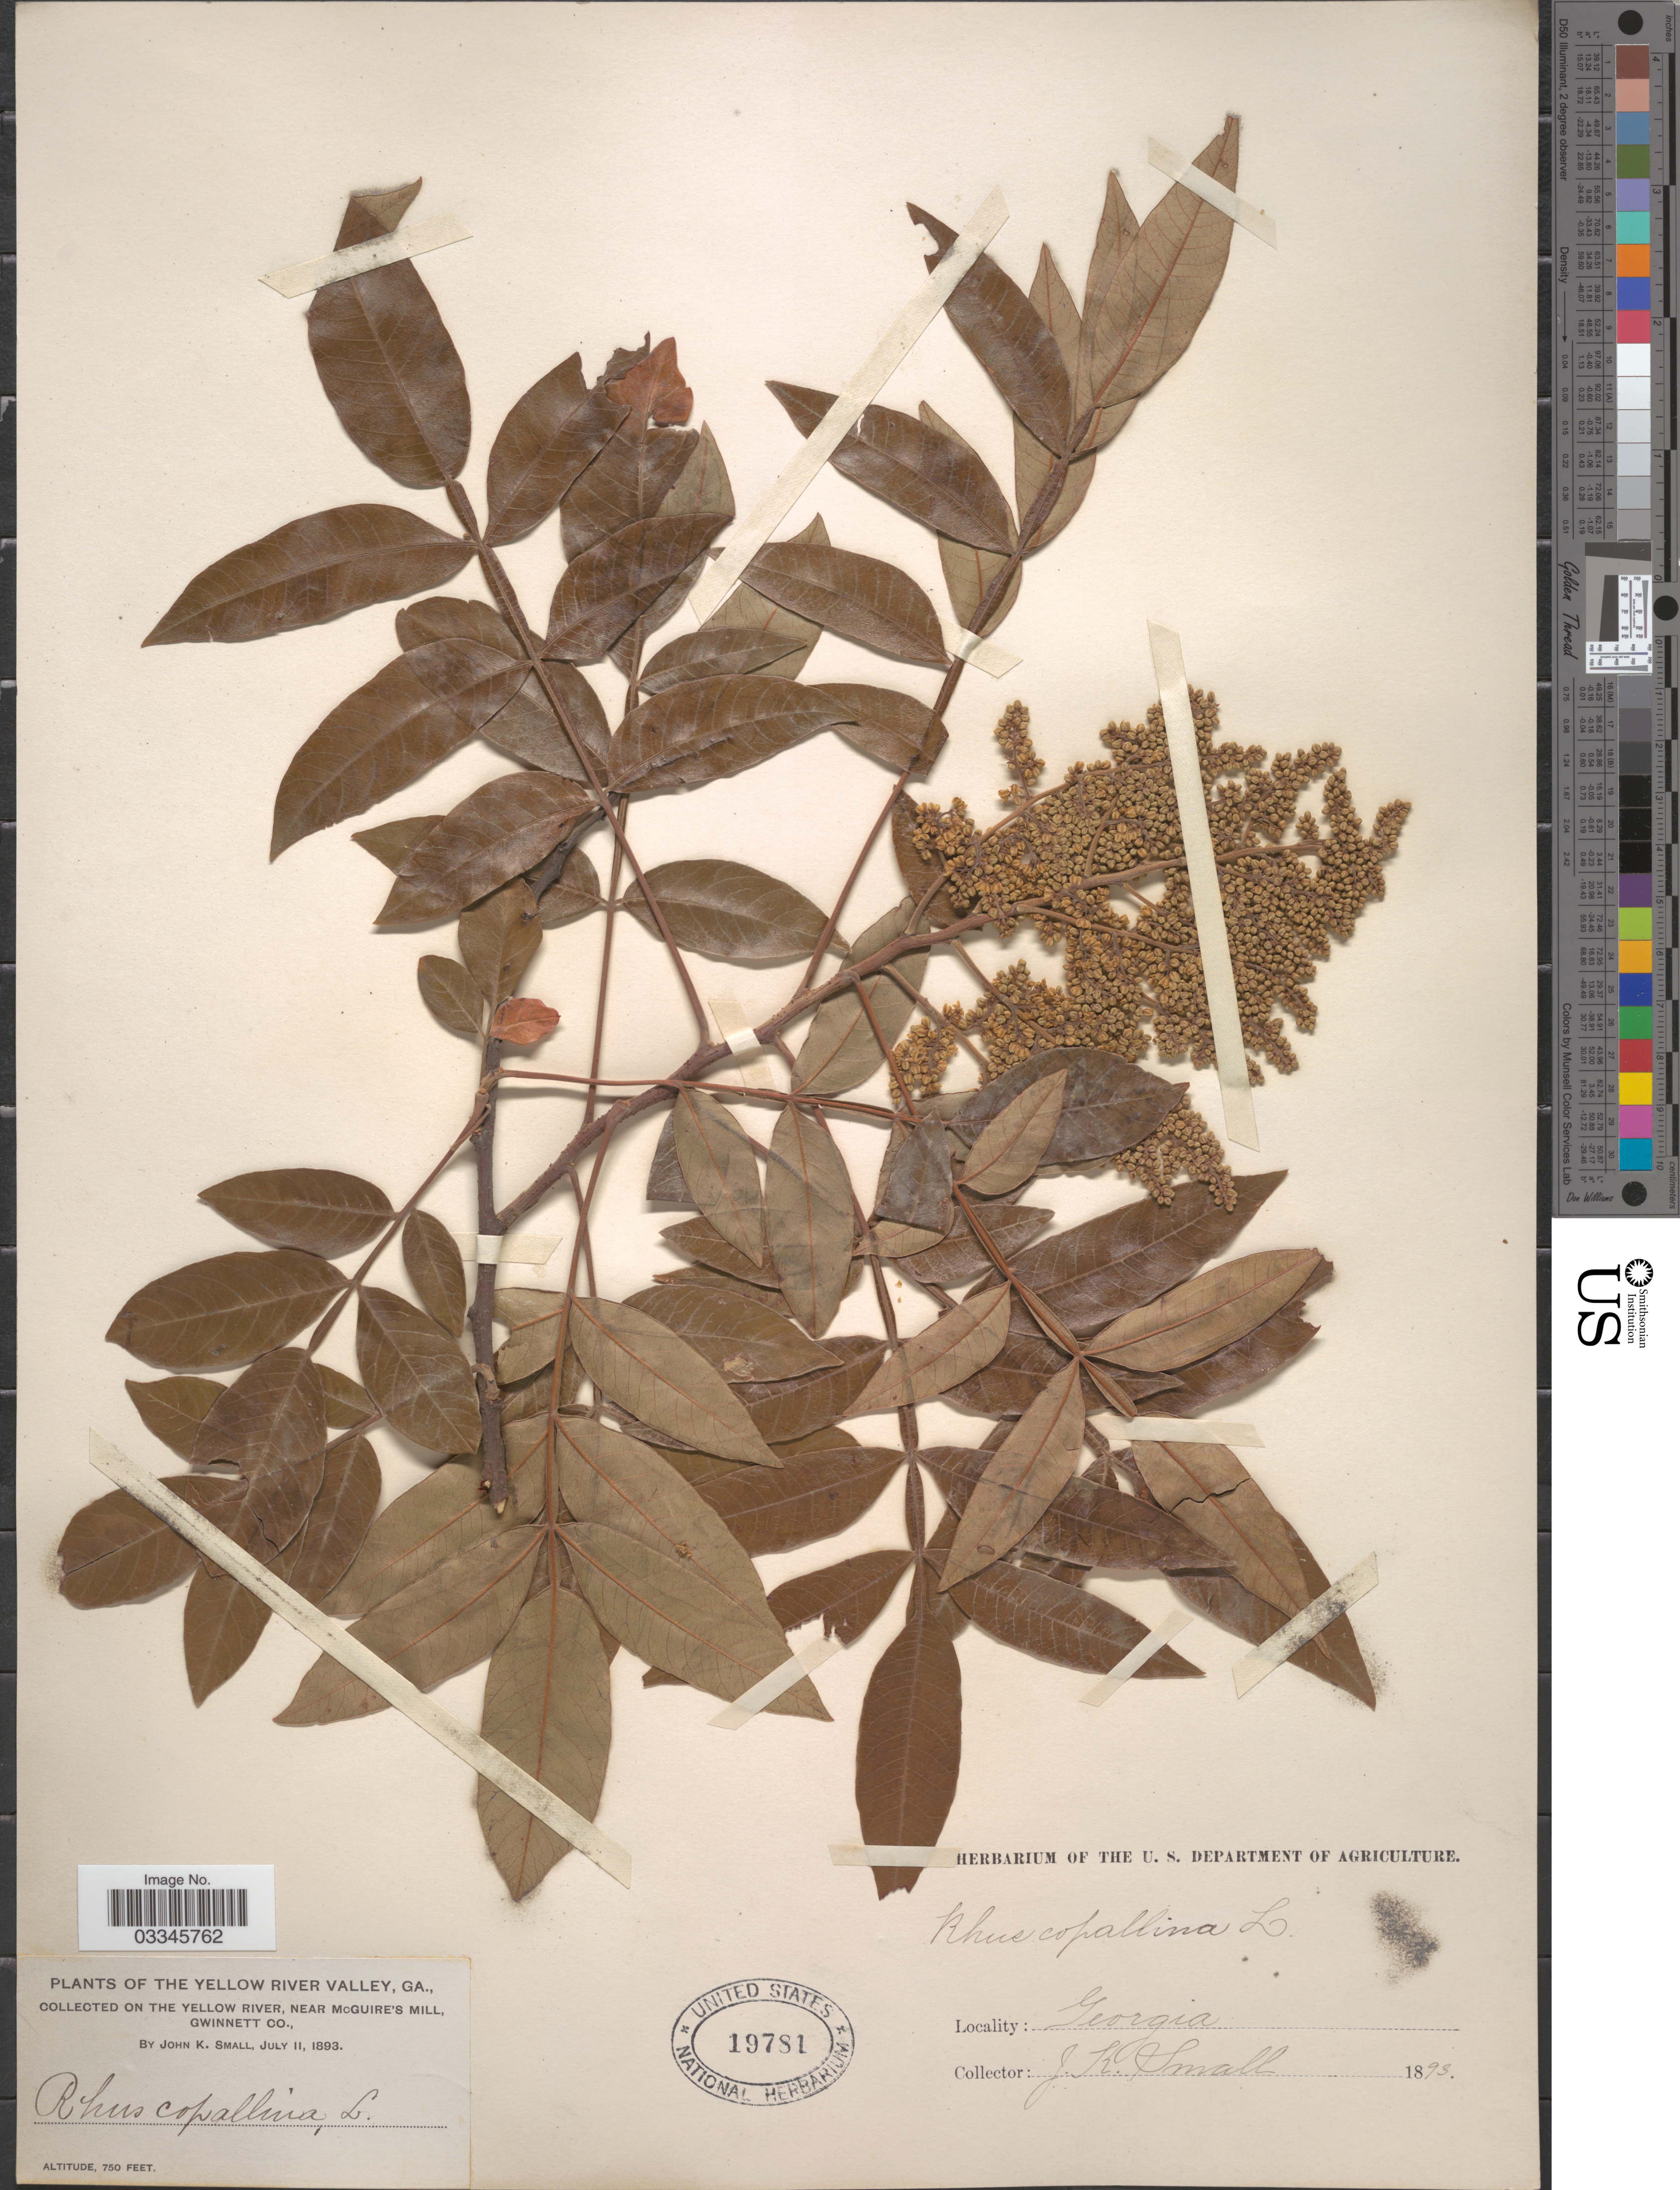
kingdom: Plantae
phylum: Tracheophyta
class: Magnoliopsida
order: Sapindales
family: Anacardiaceae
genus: Rhus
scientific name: Rhus copallinum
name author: L.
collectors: J. K. Small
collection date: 1893-07-11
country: United States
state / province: Georgia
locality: The Yellow River Valley. On the Yellow River, near McGuire's Mill, Gwinnett Co.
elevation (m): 229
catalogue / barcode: US 19781